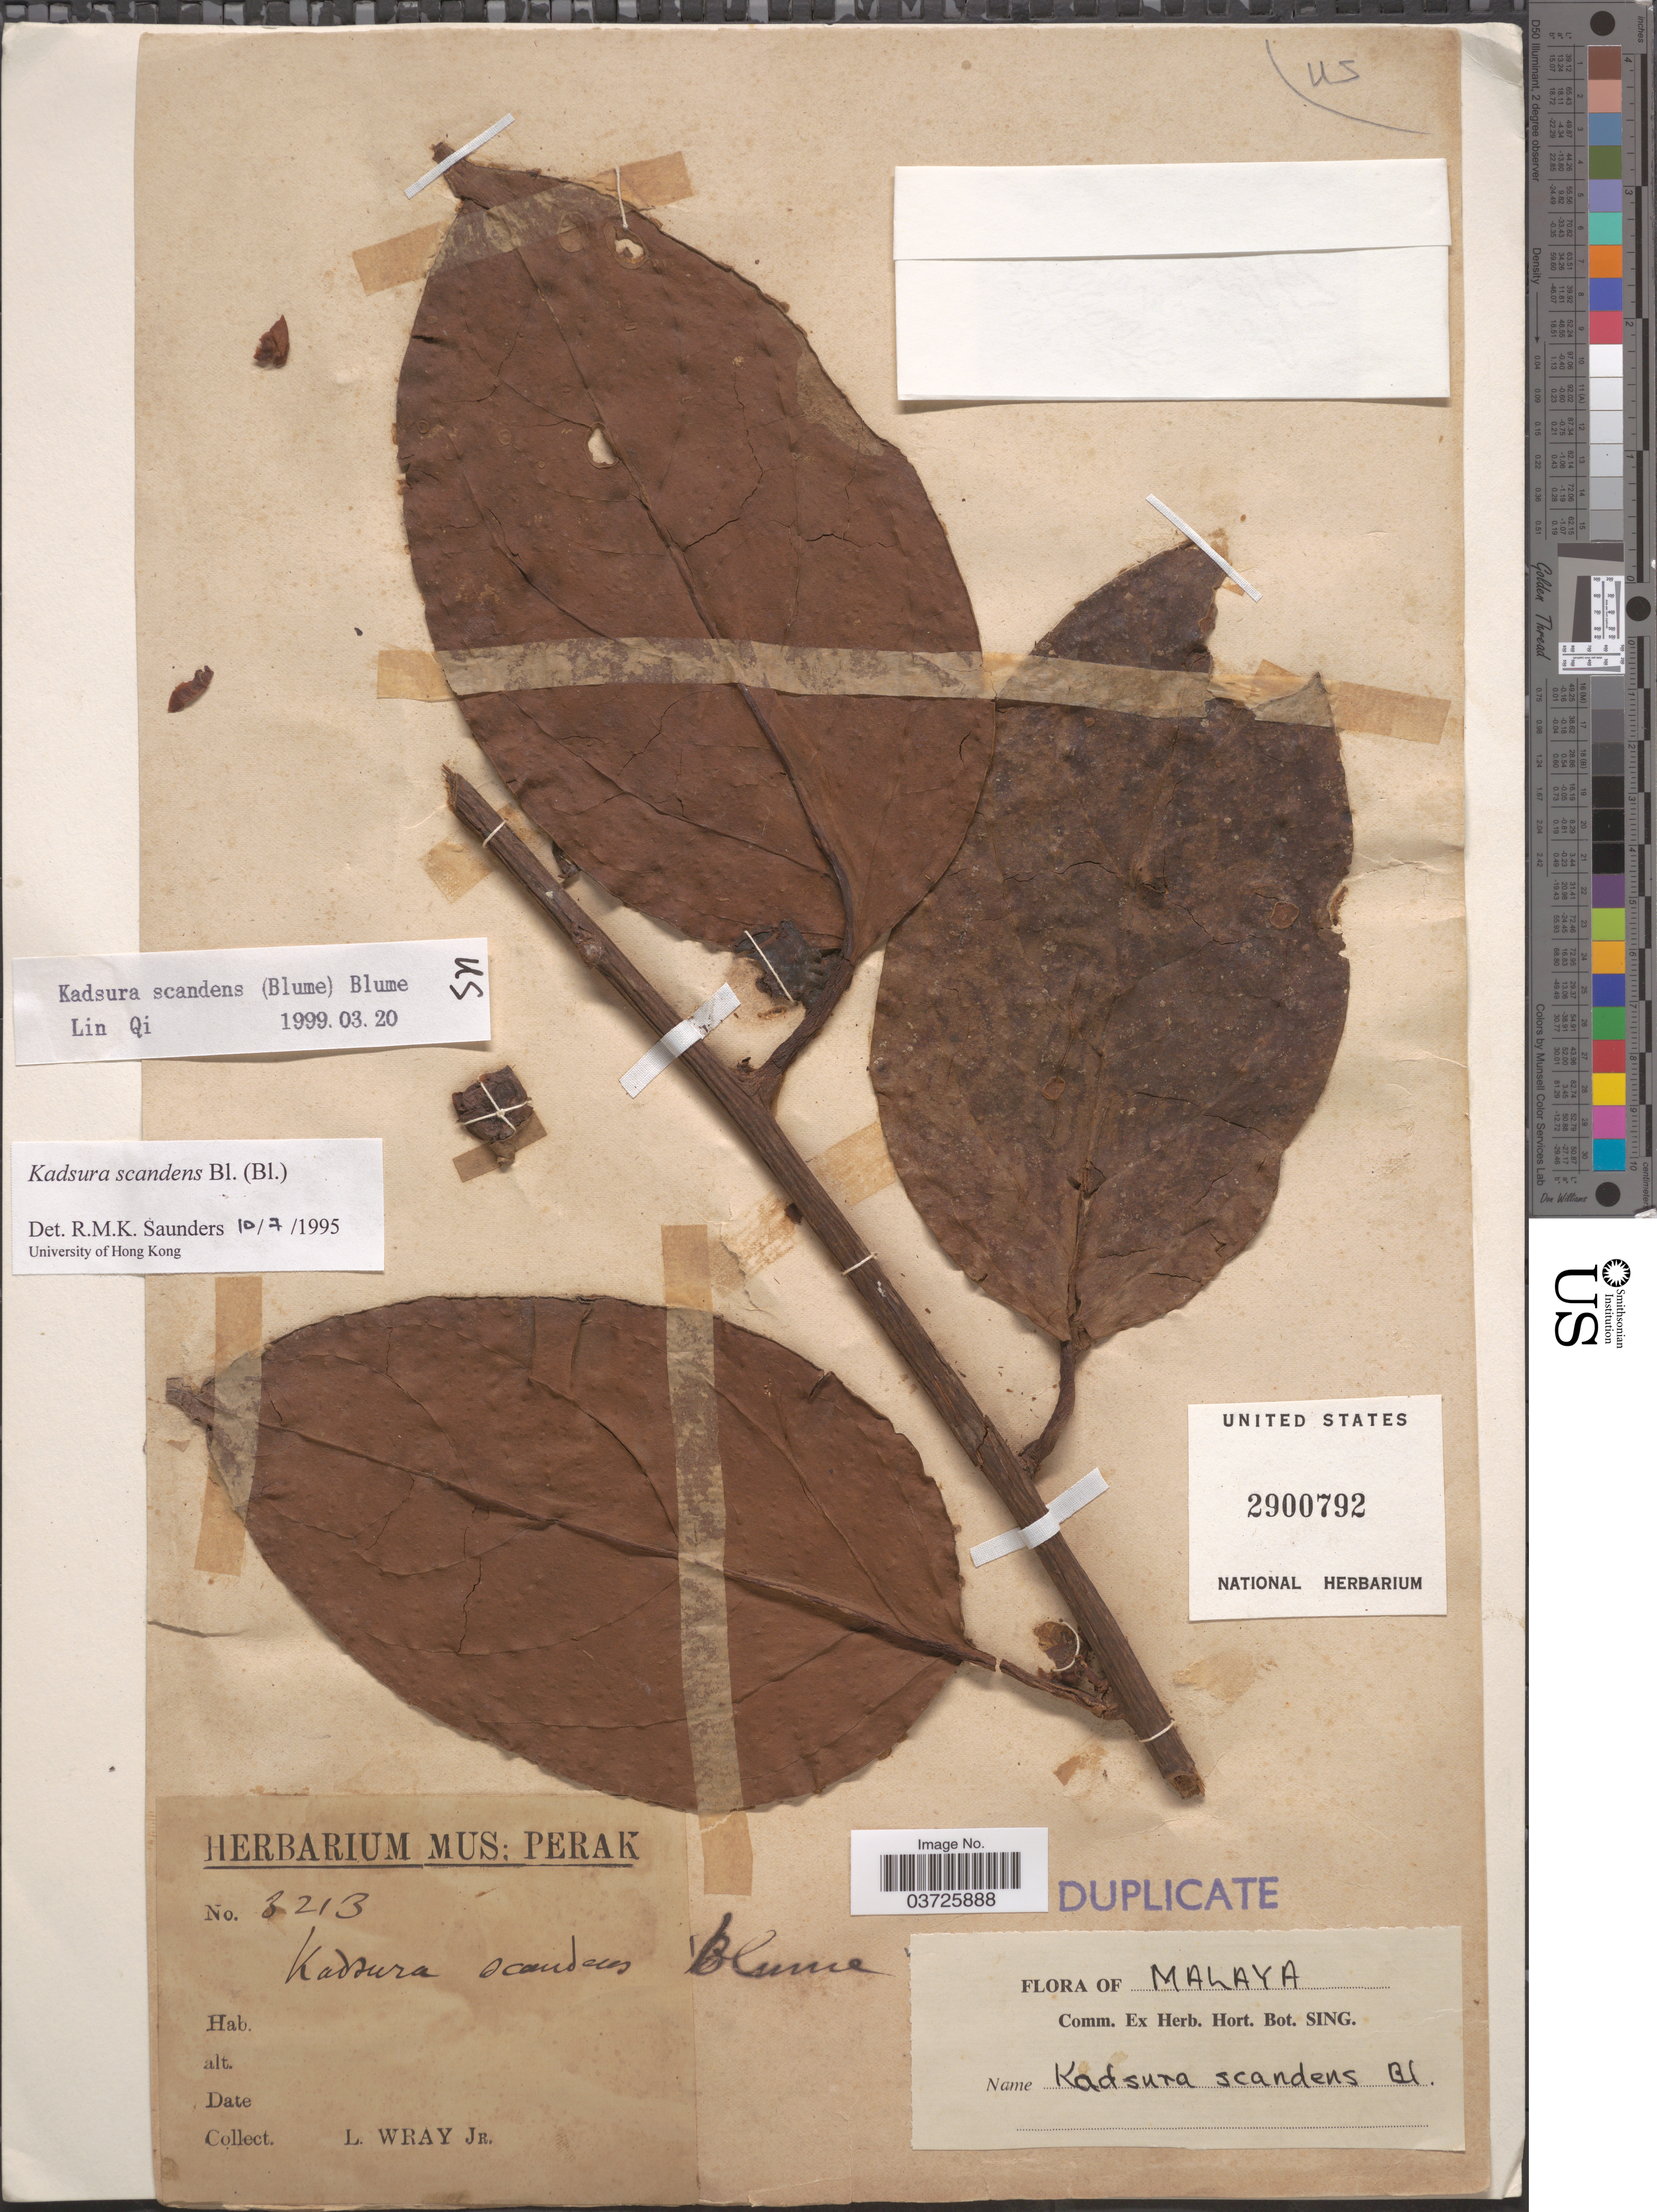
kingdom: Plantae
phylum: Tracheophyta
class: Magnoliopsida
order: Austrobaileyales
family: Schisandraceae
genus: Kadsura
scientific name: Kadsura scandens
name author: (Blume) Blume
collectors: L. Wray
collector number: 3213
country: Malaysia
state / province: Perak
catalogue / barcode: US 2900792